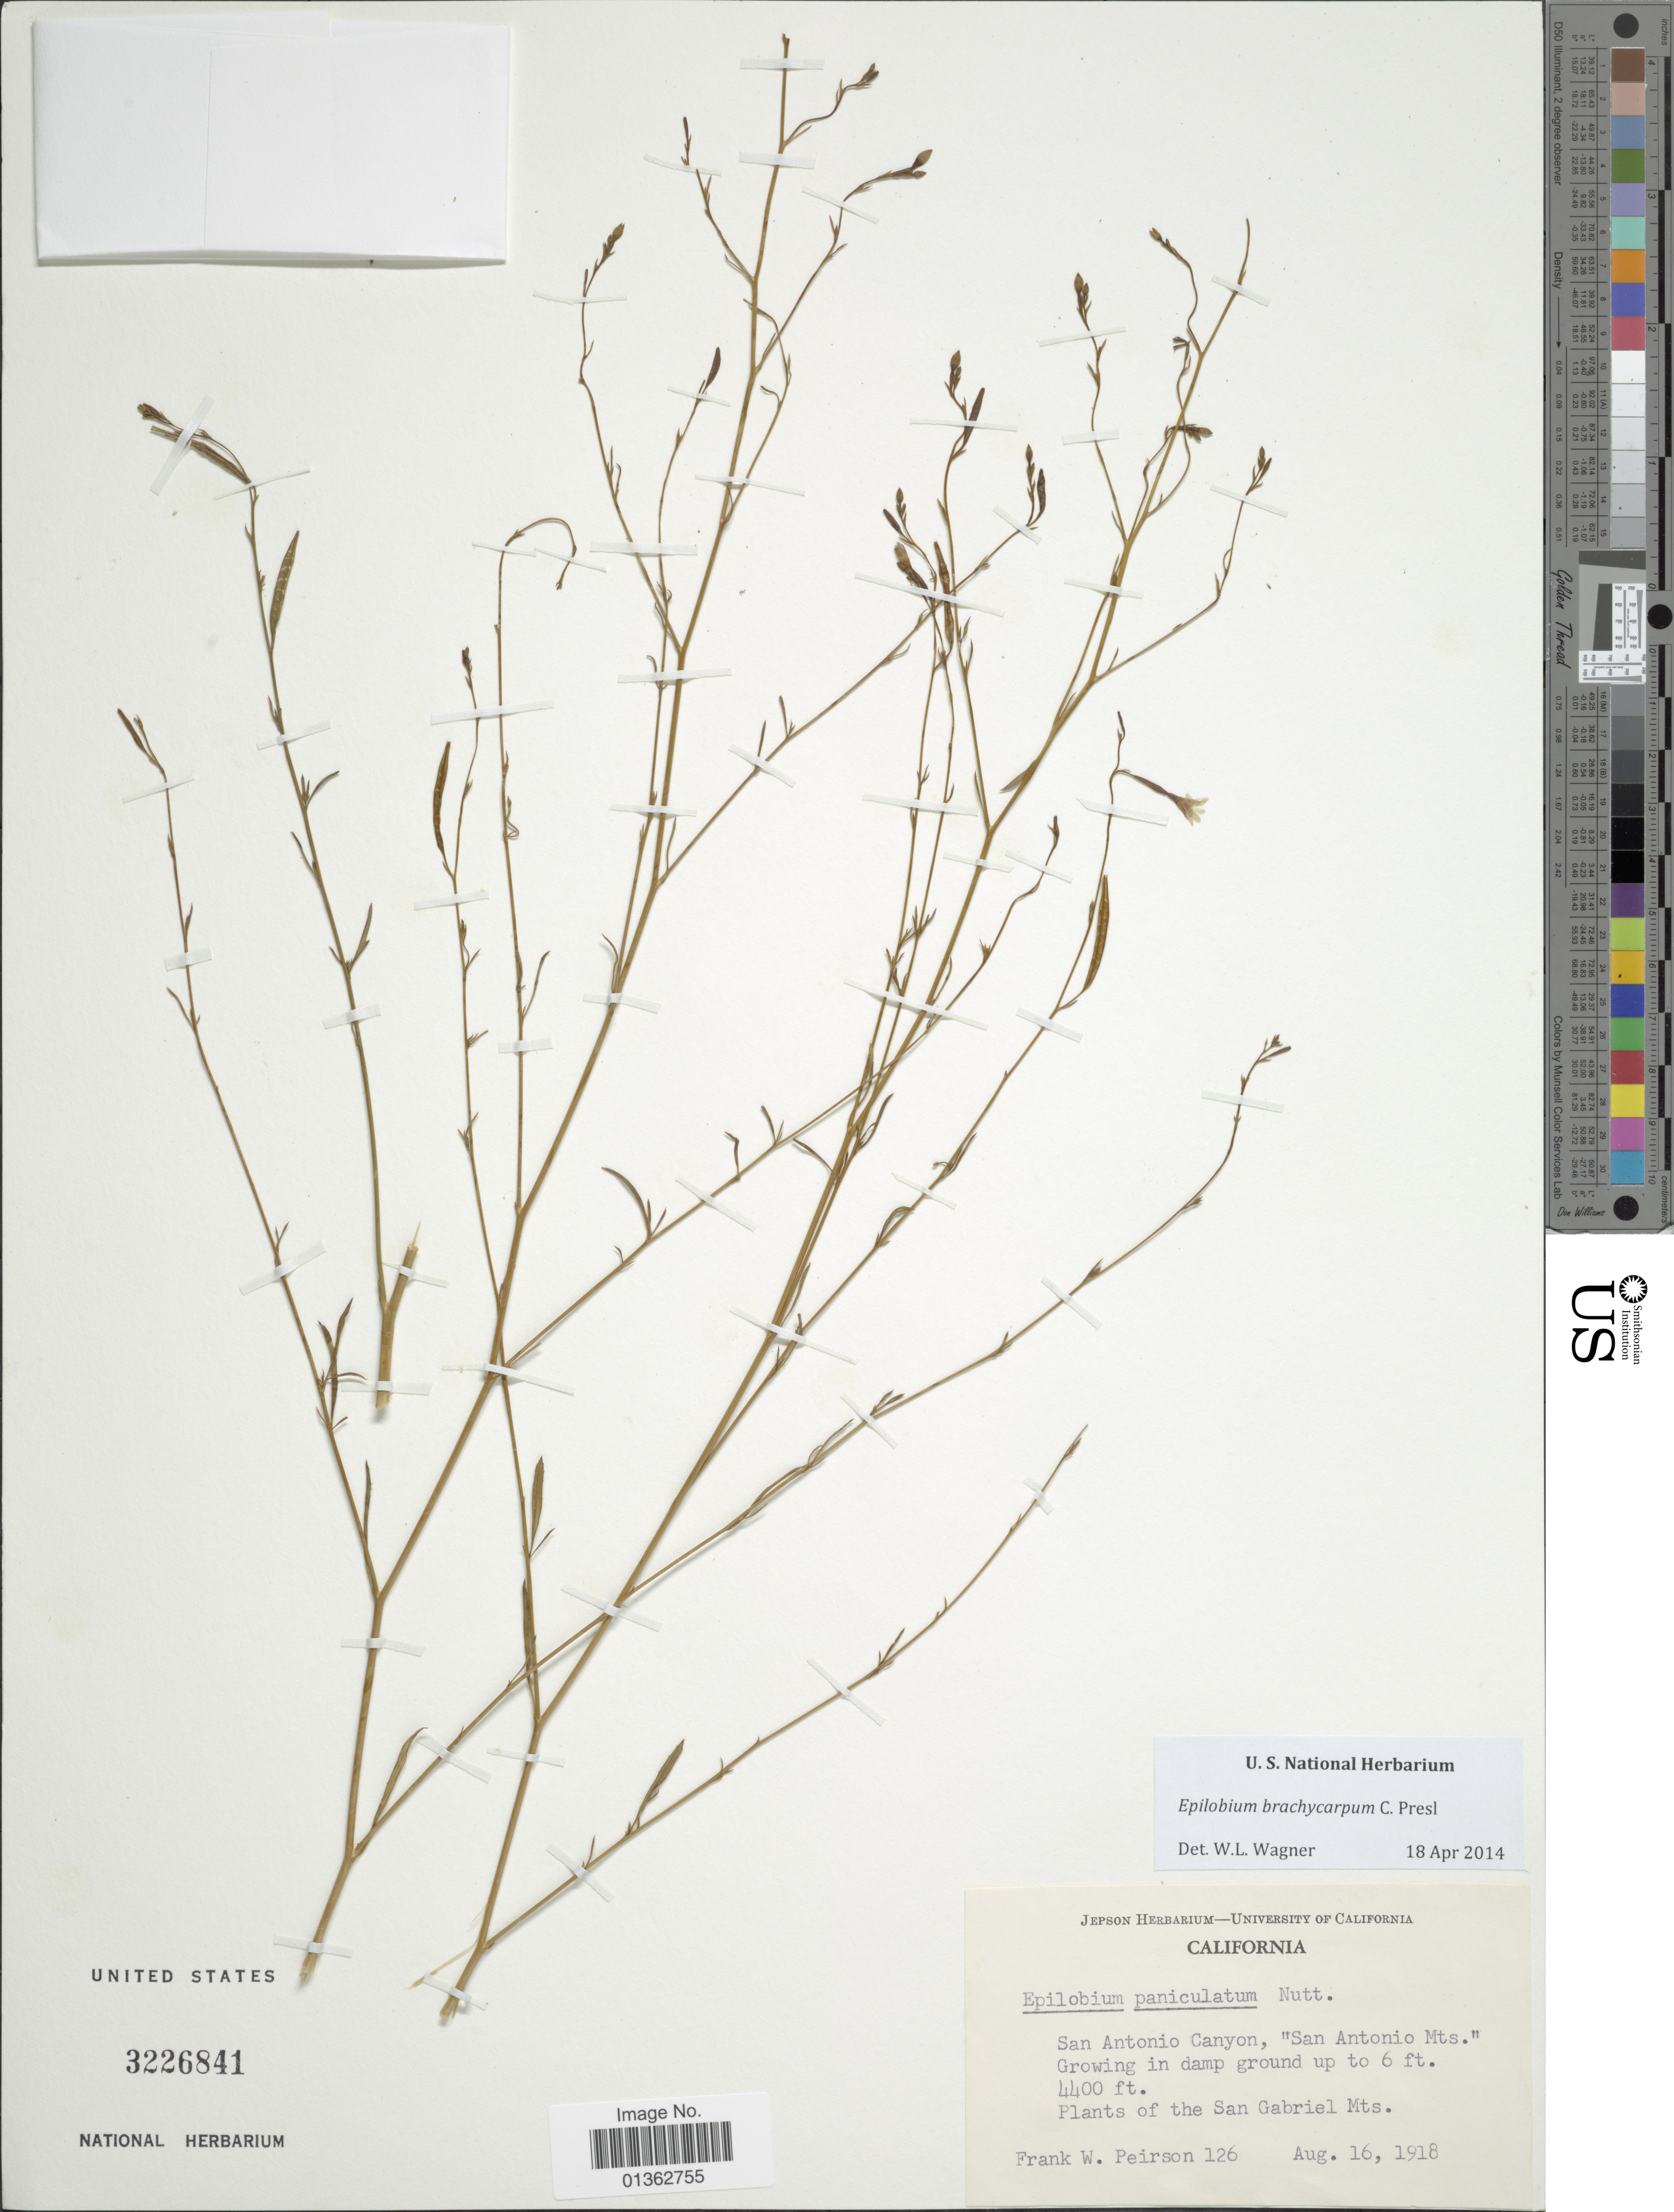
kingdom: Plantae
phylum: Tracheophyta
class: Magnoliopsida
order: Myrtales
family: Onagraceae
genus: Epilobium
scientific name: Epilobium brachycarpum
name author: C. Presl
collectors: F. Peirson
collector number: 126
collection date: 1918-08-16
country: United States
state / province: California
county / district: Los Angeles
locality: San Antonio Canyon, "San Antonio Mts." Plants of the San Gabriel Mts.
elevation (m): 1341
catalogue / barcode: US 3226841